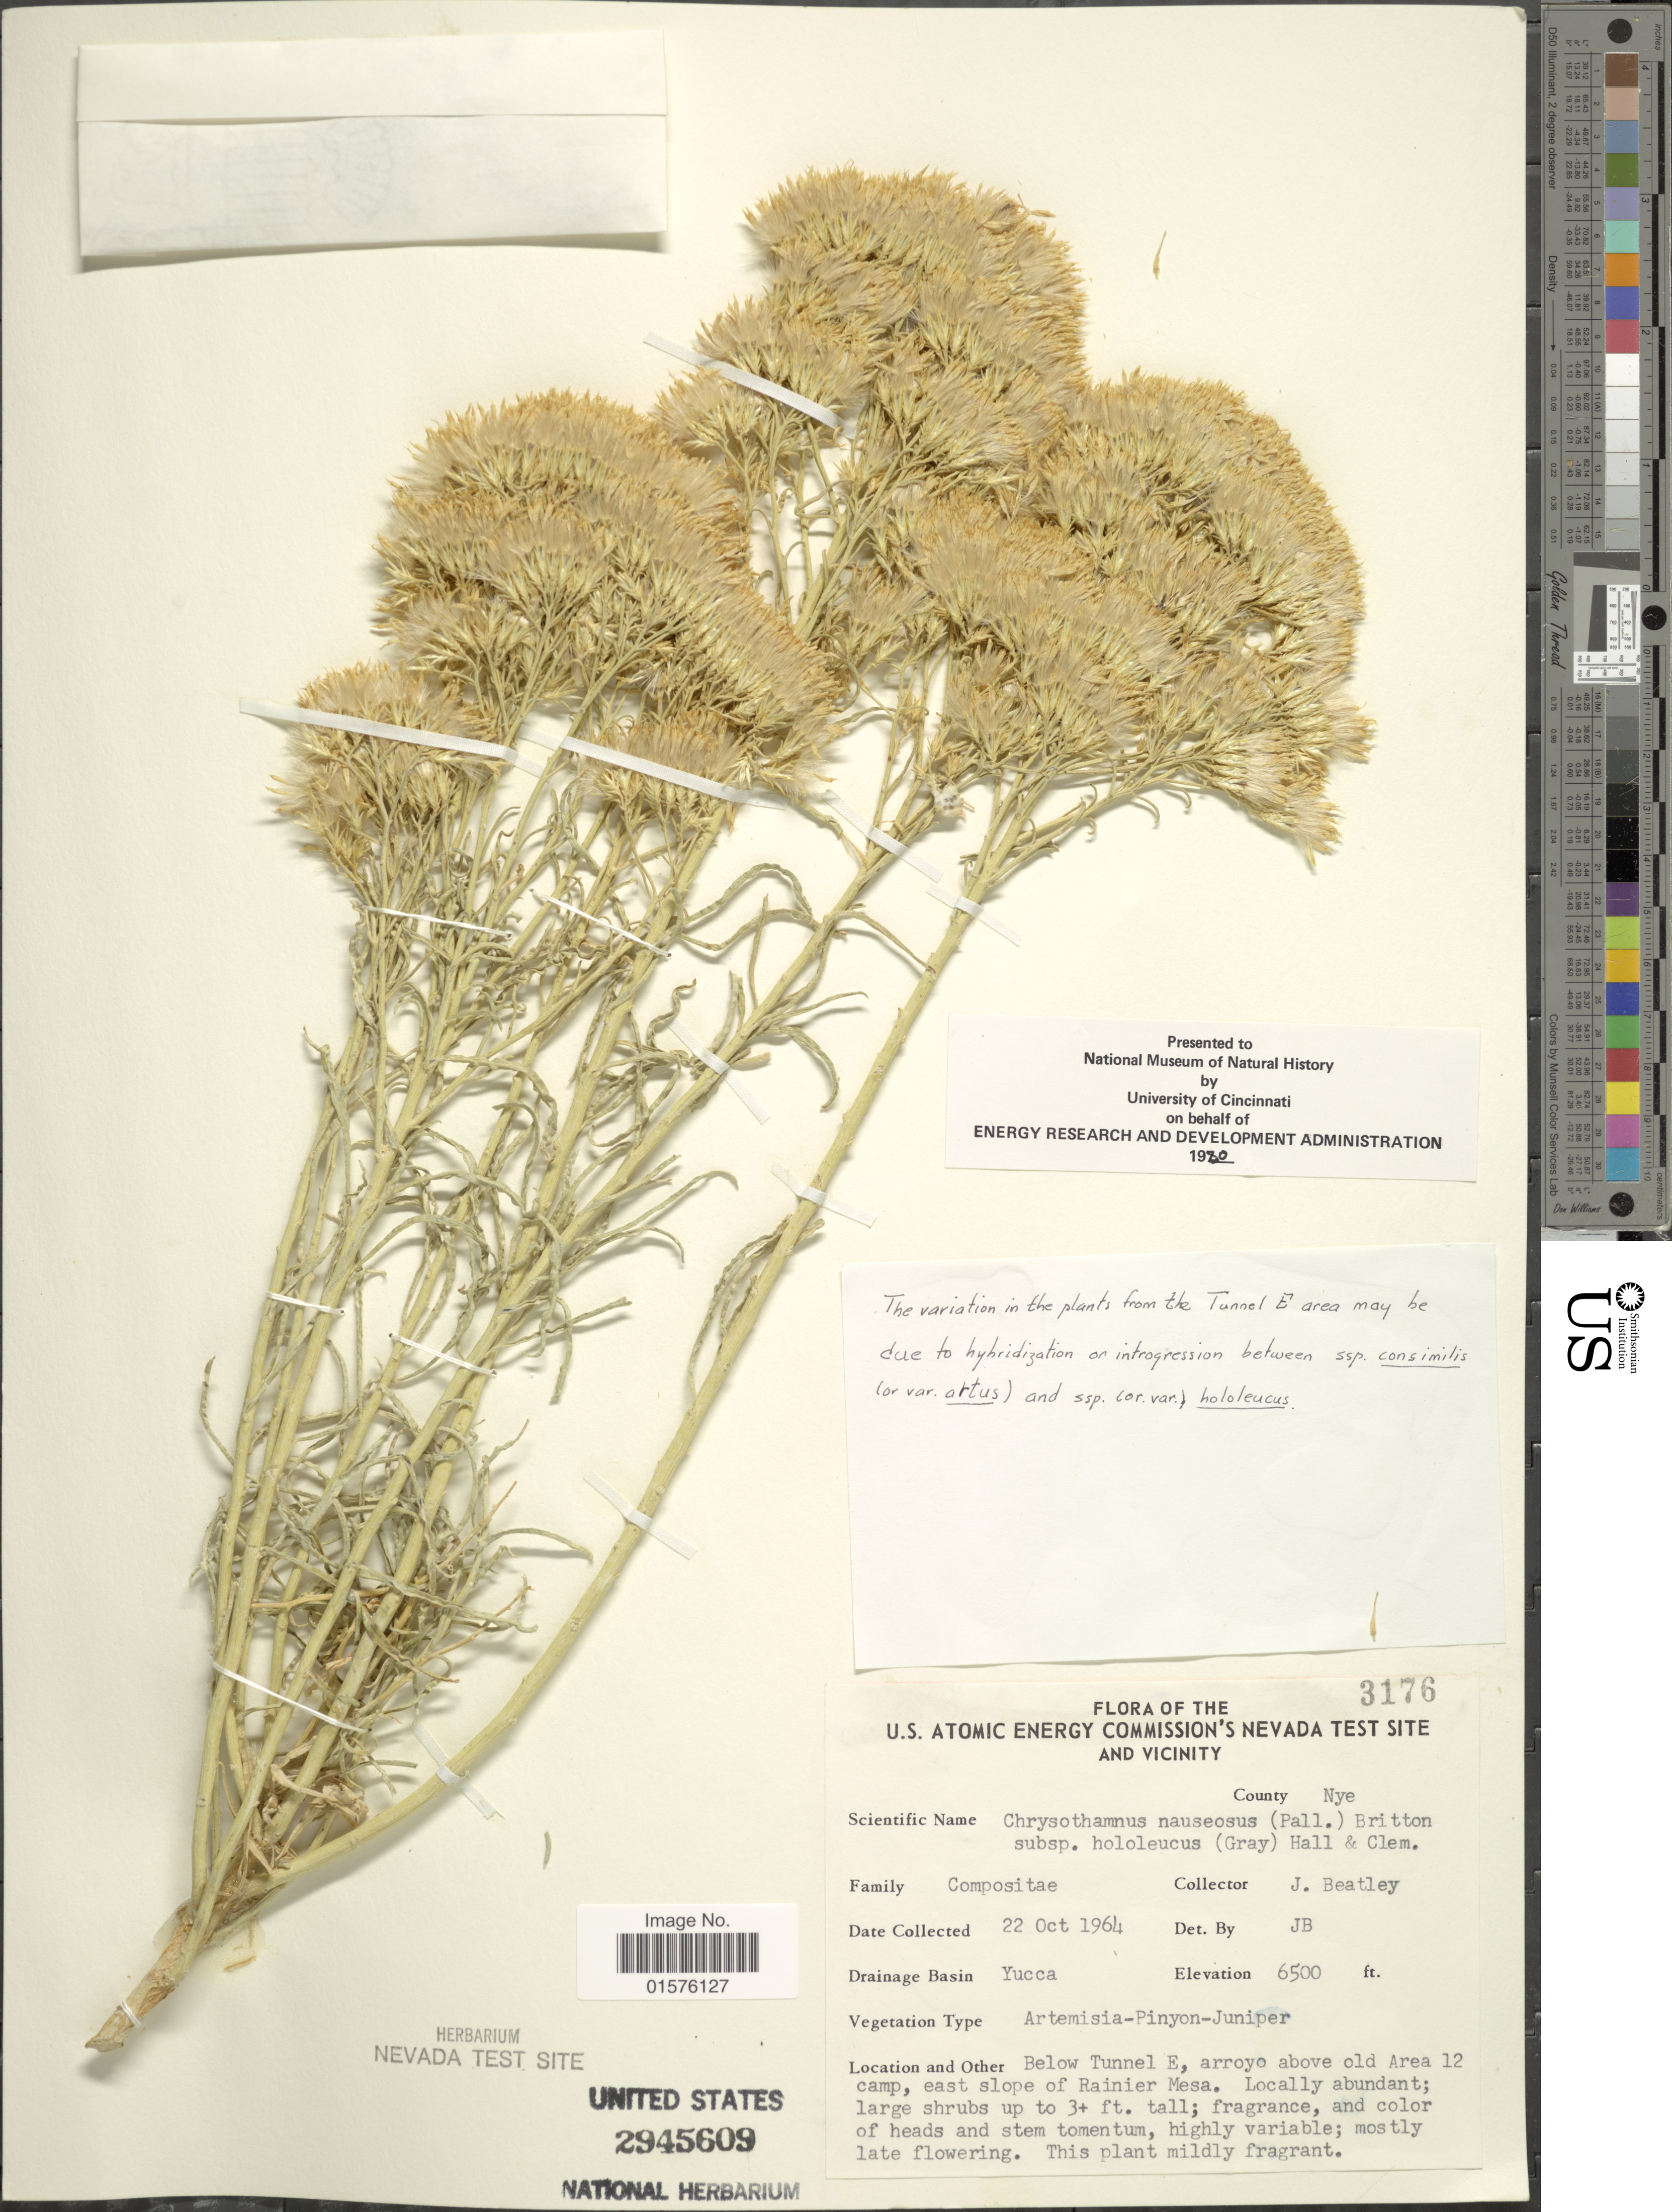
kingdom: Plantae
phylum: Tracheophyta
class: Magnoliopsida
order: Asterales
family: Asteraceae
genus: Ericameria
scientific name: Ericameria nauseosa var. hololeuca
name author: (A. Gray) G.L. Nesom & G.I. Baird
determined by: Urbatsch, Lowell E., Curator (LSU), Louisiana State University (UNITED STATES)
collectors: J. C. Beatley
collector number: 3176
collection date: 1964-10-22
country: United States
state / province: Nevada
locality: The U.S. Atomic Energy Commision's Nevada test site and vicinity, County: Nye, below Tunnel E, arroyo above old Area 12 camp, east slope of Rainier Mesa.Drainage basin: Yucca.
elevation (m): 1981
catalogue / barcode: US 2945609